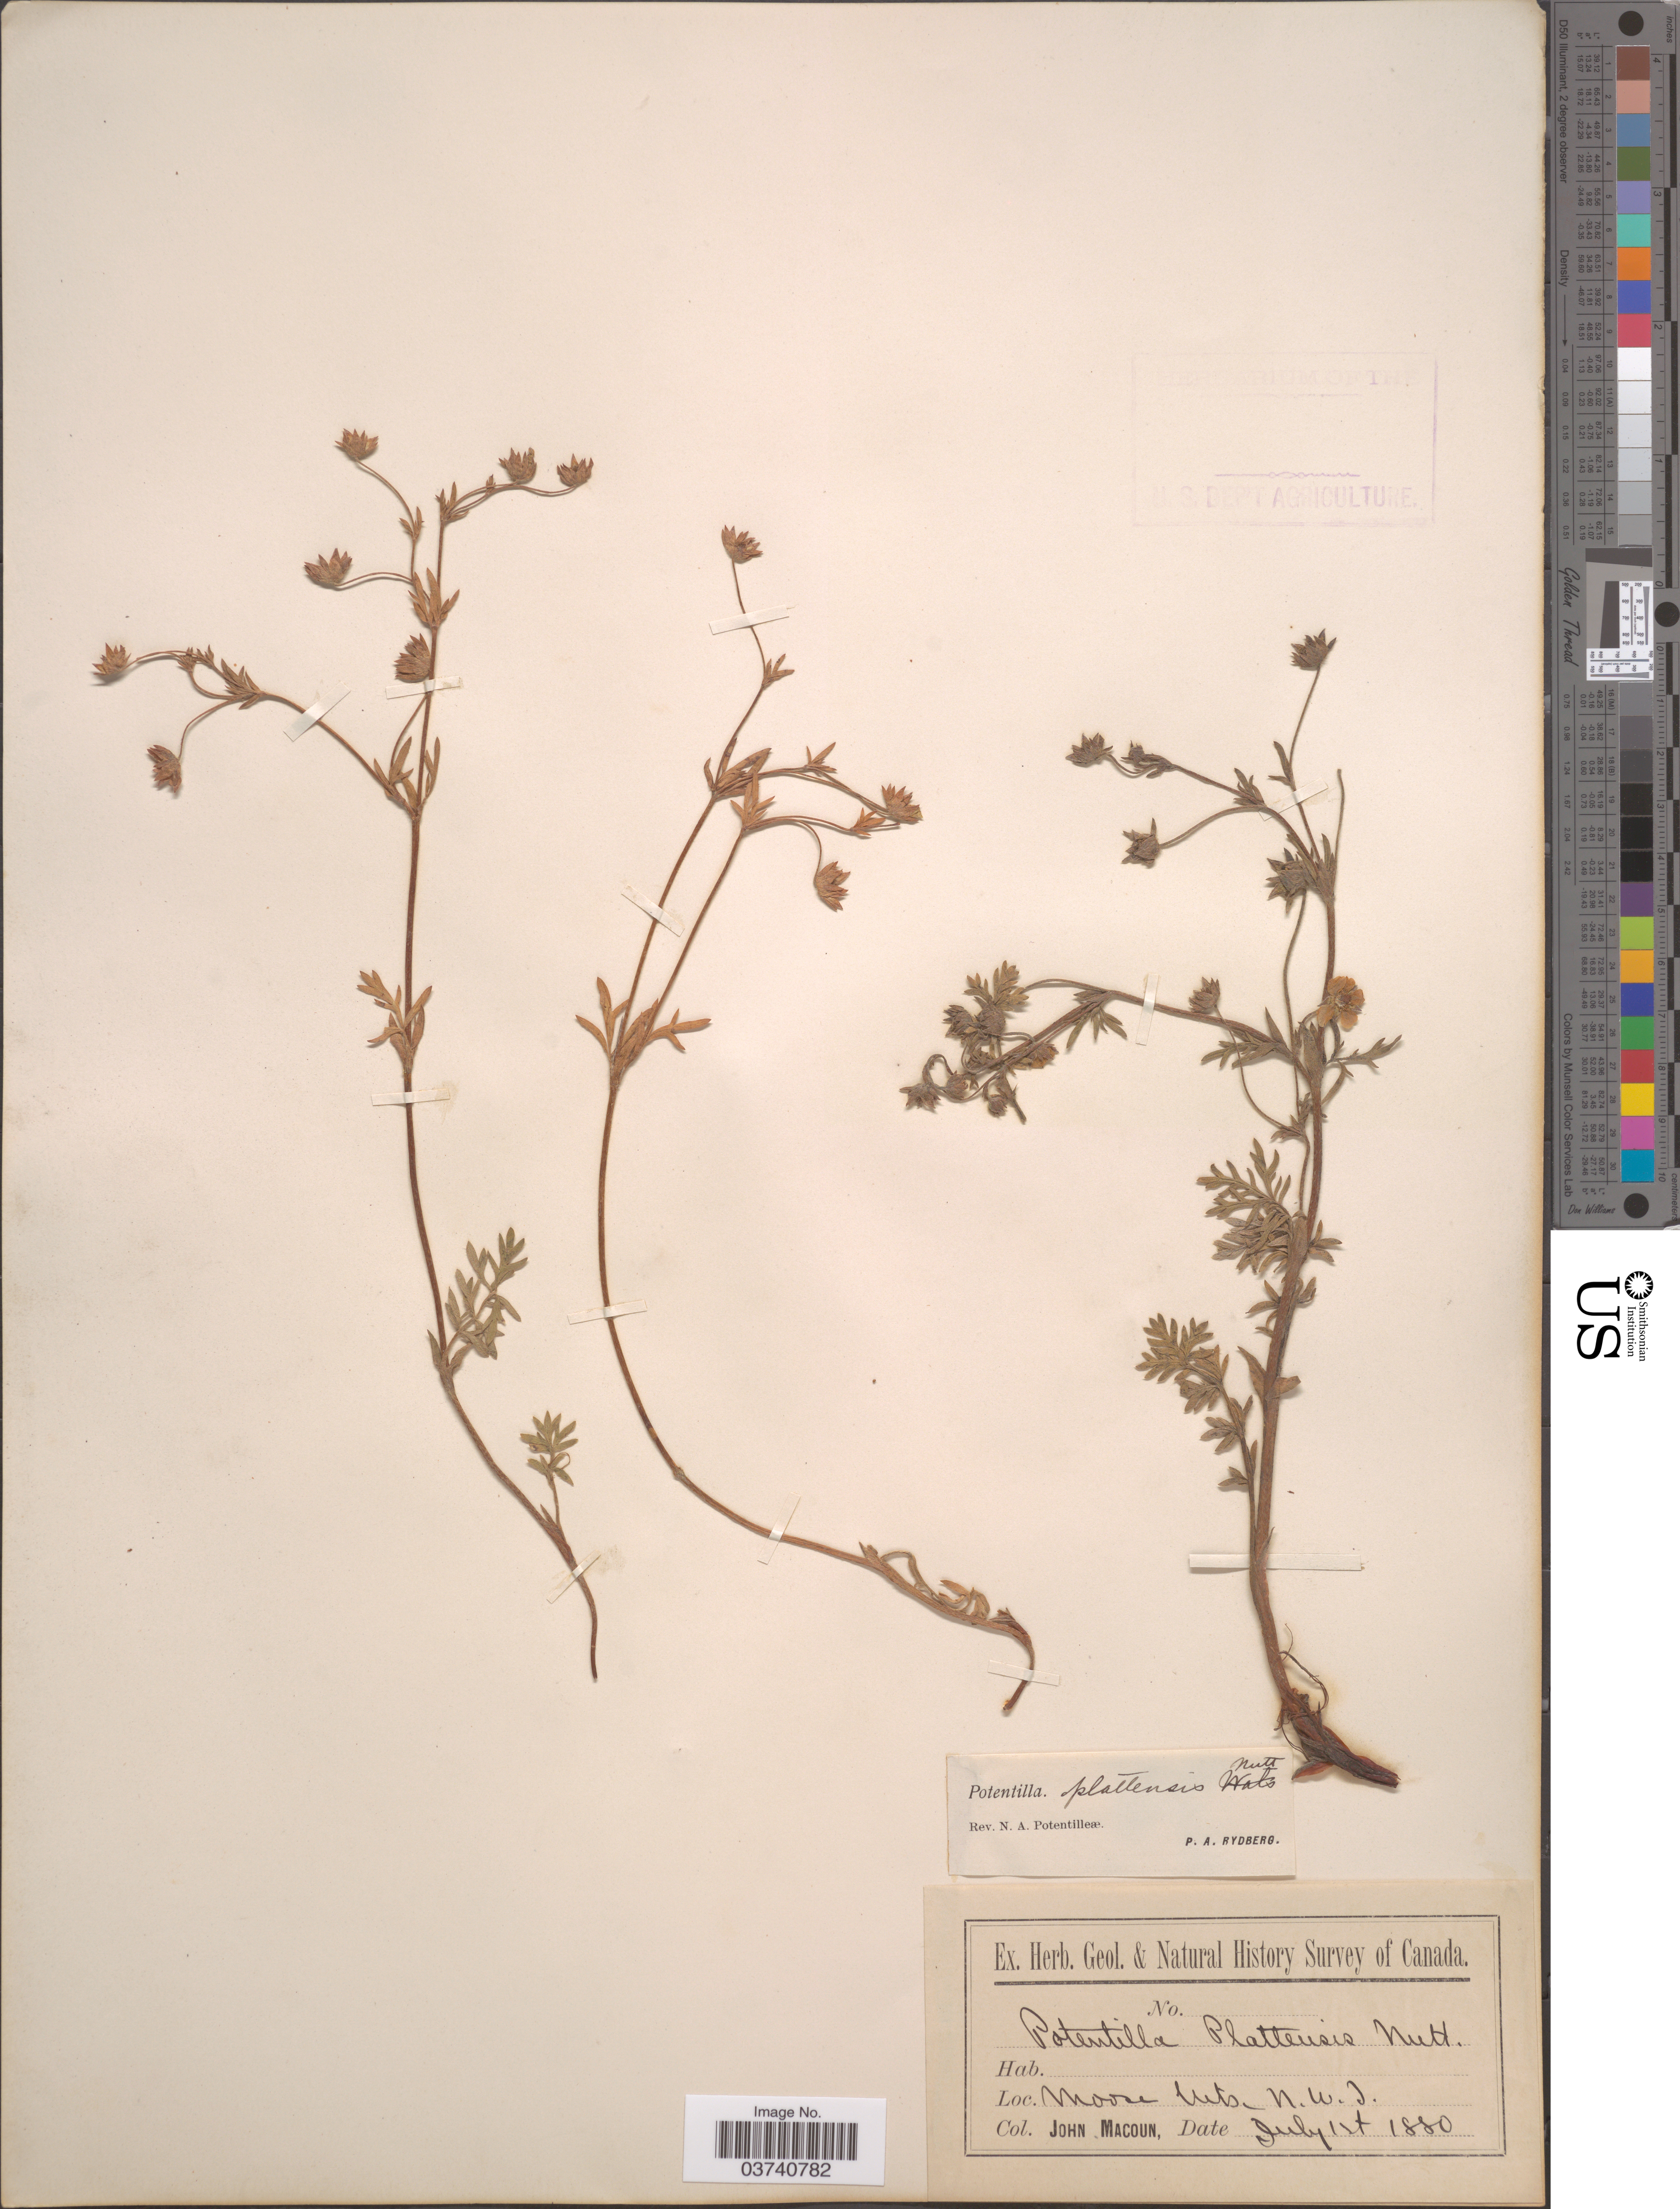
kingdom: Plantae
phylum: Tracheophyta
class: Magnoliopsida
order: Rosales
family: Rosaceae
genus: Potentilla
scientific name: Potentilla plattensis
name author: Nutt.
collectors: J. Macoun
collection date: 1880-07-01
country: Canada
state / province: Northwest Territories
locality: Moose Mts. N. W. T.